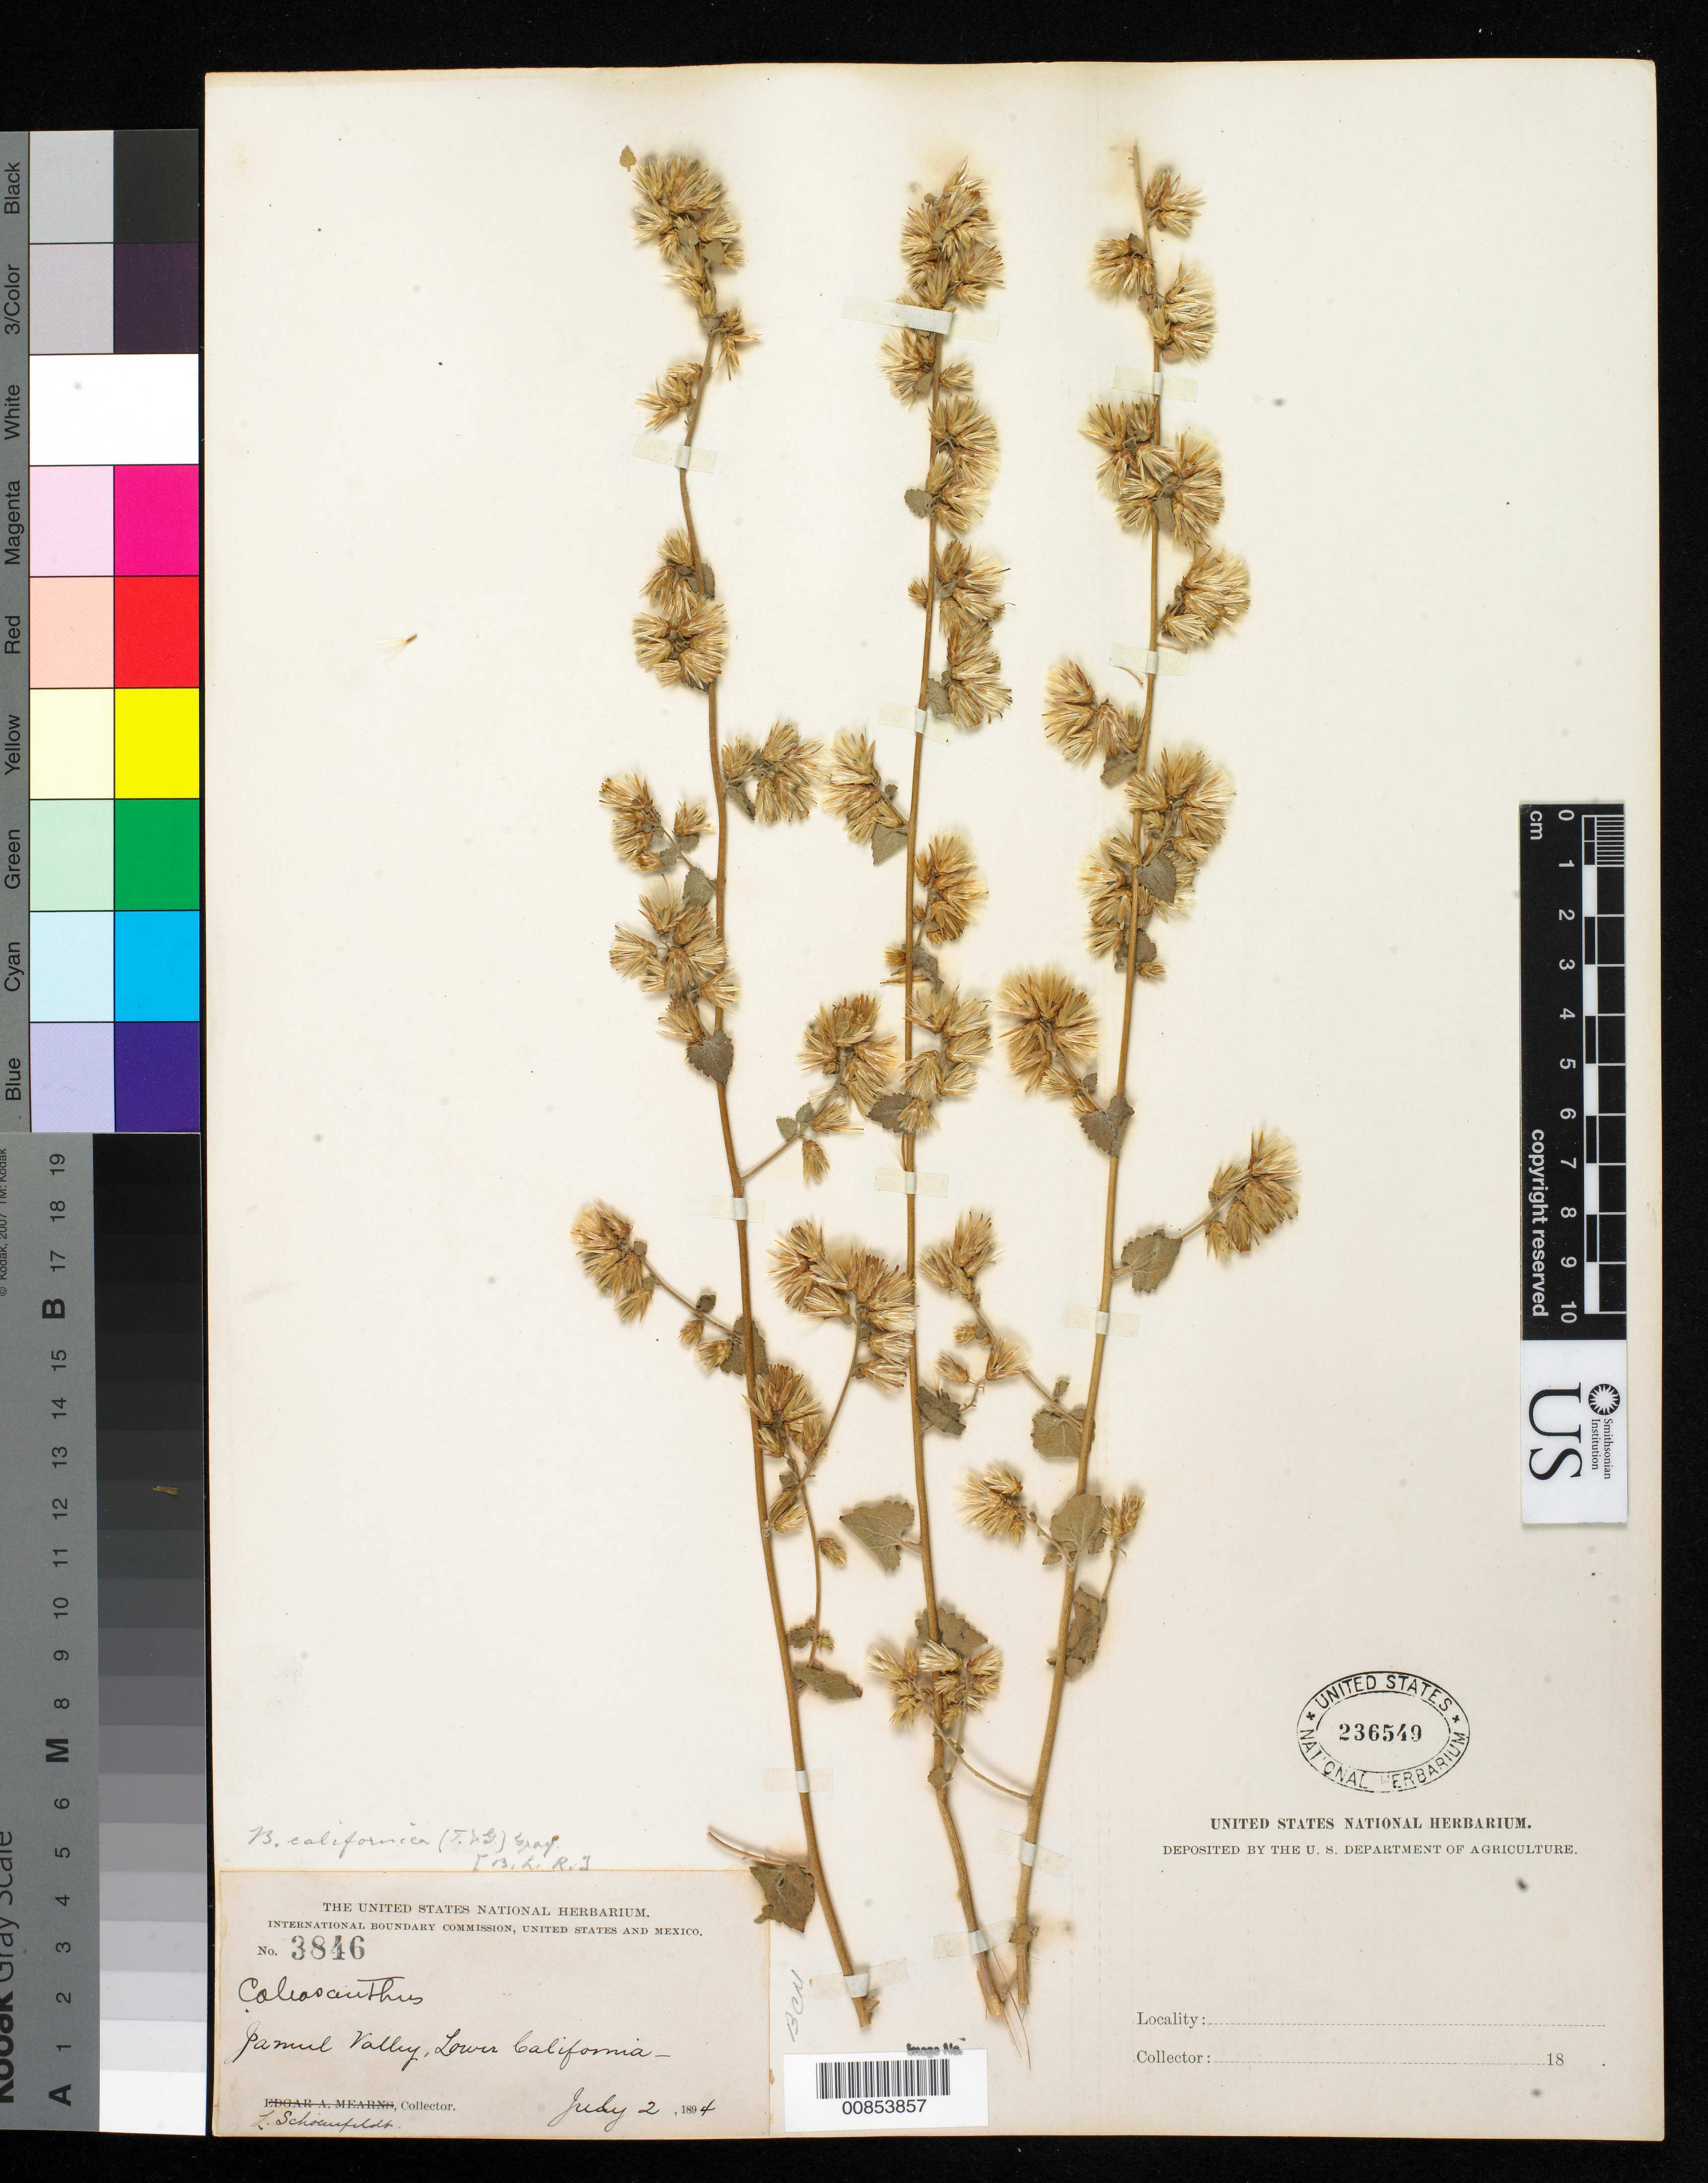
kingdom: Plantae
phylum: Tracheophyta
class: Magnoliopsida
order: Asterales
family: Asteraceae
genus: Brickellia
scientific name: Brickellia californica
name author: (Torr. & A. Gray) A. Gray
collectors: L. Schoenfeldt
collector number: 3846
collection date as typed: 02 Jul 1894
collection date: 1894-07-02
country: Mexico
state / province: Baja California Norte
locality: Jamul Valley, Baja California.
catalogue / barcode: US 236549